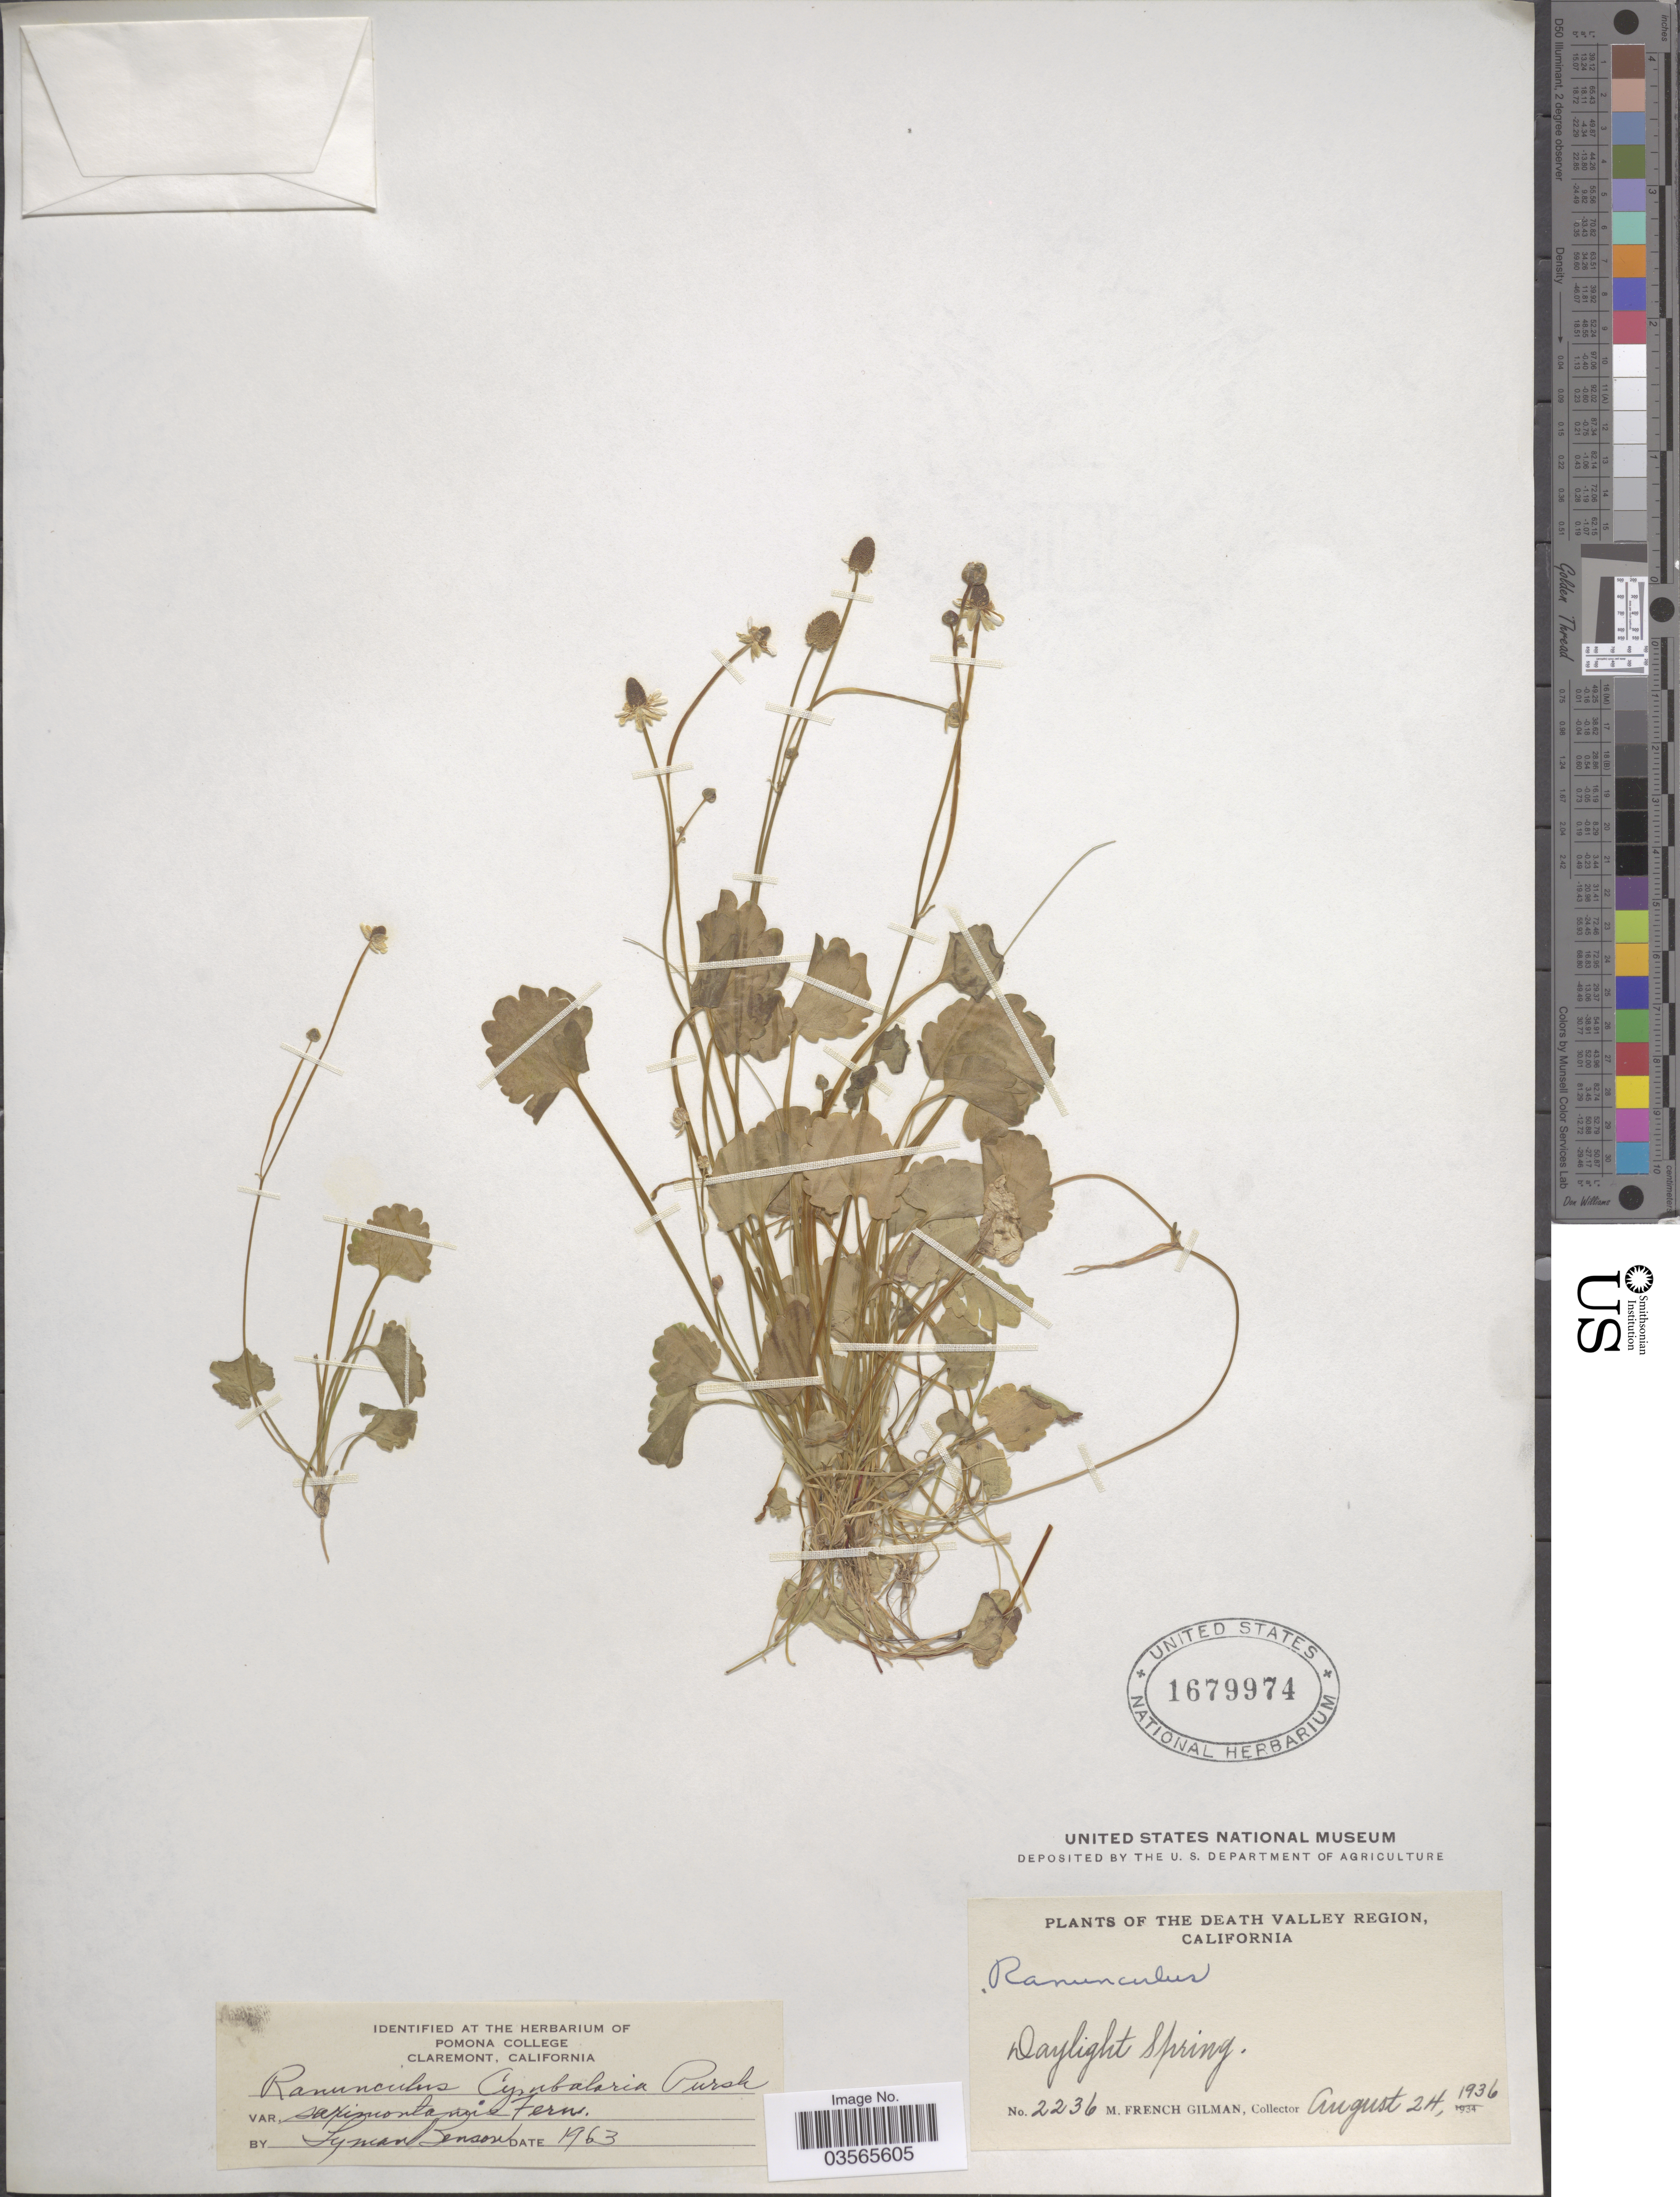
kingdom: Plantae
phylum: Tracheophyta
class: Magnoliopsida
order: Ranunculales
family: Ranunculaceae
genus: Halerpestes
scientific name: Halerpestes cymbalaria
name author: (Pursh) Greene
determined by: Strong, M. T., (US), Smithsonian Institution - National Museum of Natural History (UNITED STATES)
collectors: M. F. Gilman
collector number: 2236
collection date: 1936-08-24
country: United States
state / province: California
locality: The Death Valley Region. Daylight Spring.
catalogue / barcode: US 1679974